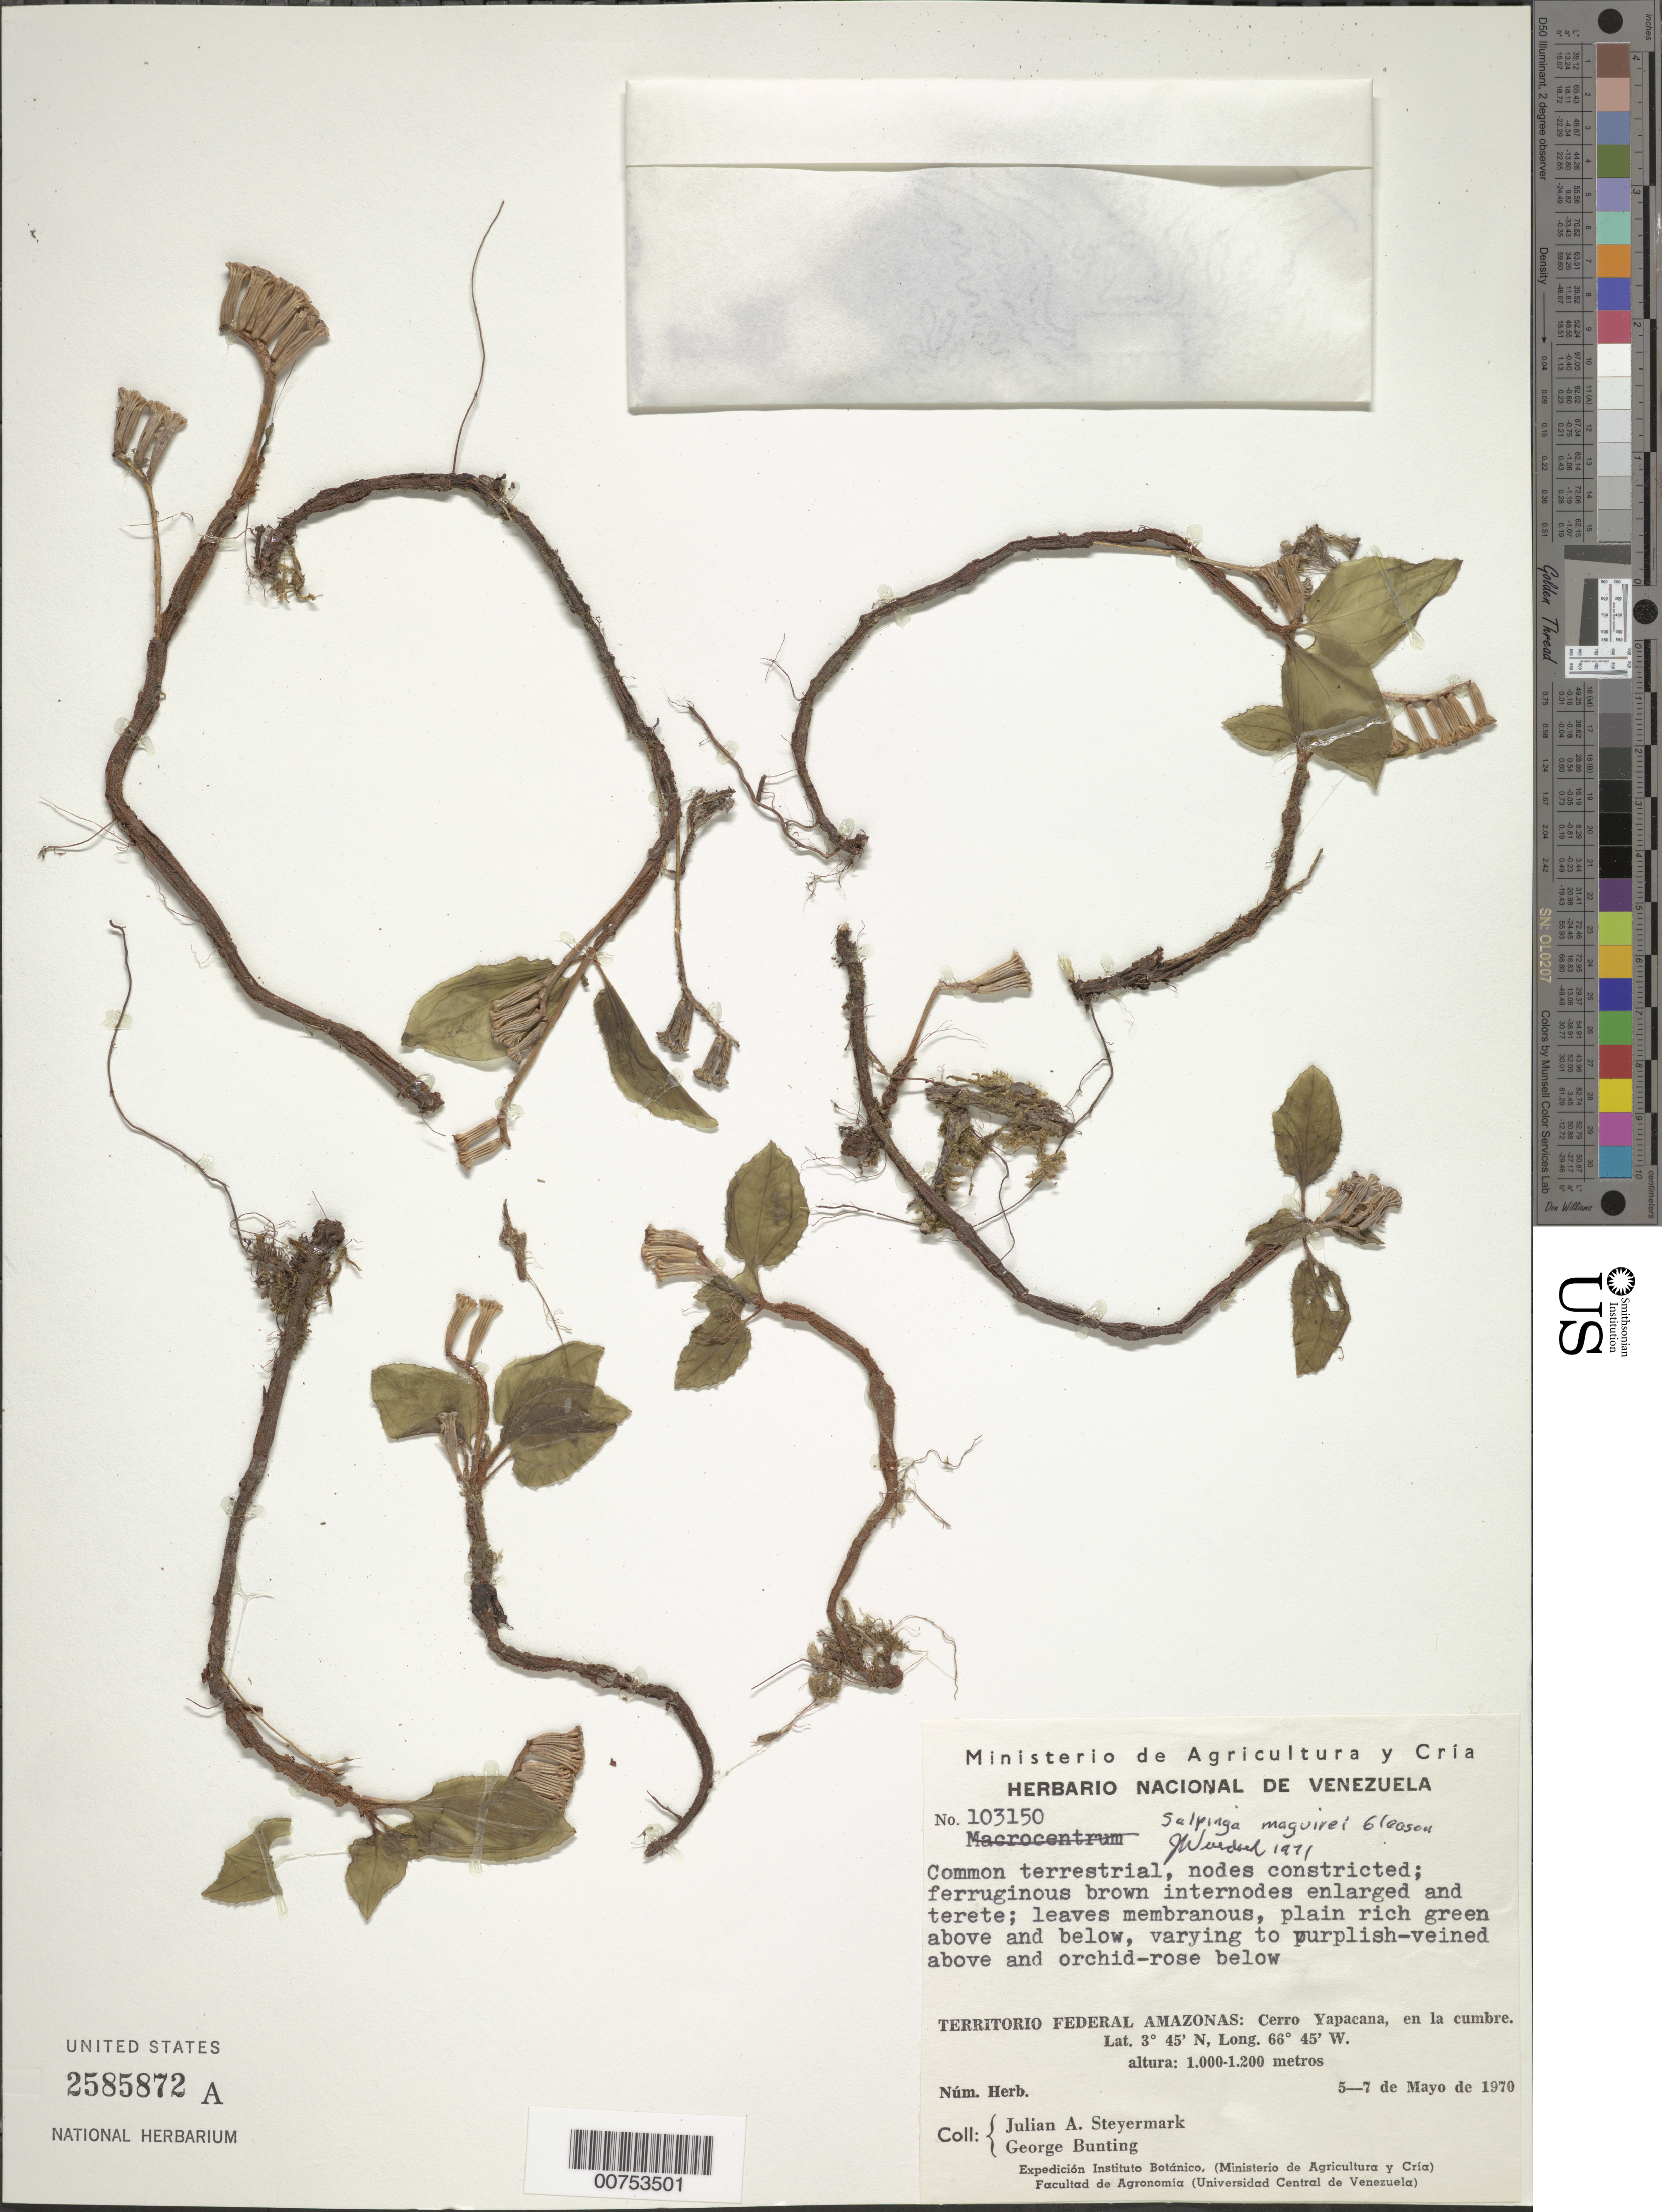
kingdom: Plantae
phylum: Tracheophyta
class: Magnoliopsida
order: Myrtales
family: Melastomataceae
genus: Salpinga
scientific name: Salpinga maguirei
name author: Gleason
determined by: Wurdack, John J., (US), US (UNITED STATES)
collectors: J. Steyermark & G. S. Bunting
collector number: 103150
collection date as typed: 5-May-70 to 7-May-70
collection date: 1970-05-05/1970-05-07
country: Venezuela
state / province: Amazonas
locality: Cerro Yapacána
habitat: Summit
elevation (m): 1000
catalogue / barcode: US 2585872A